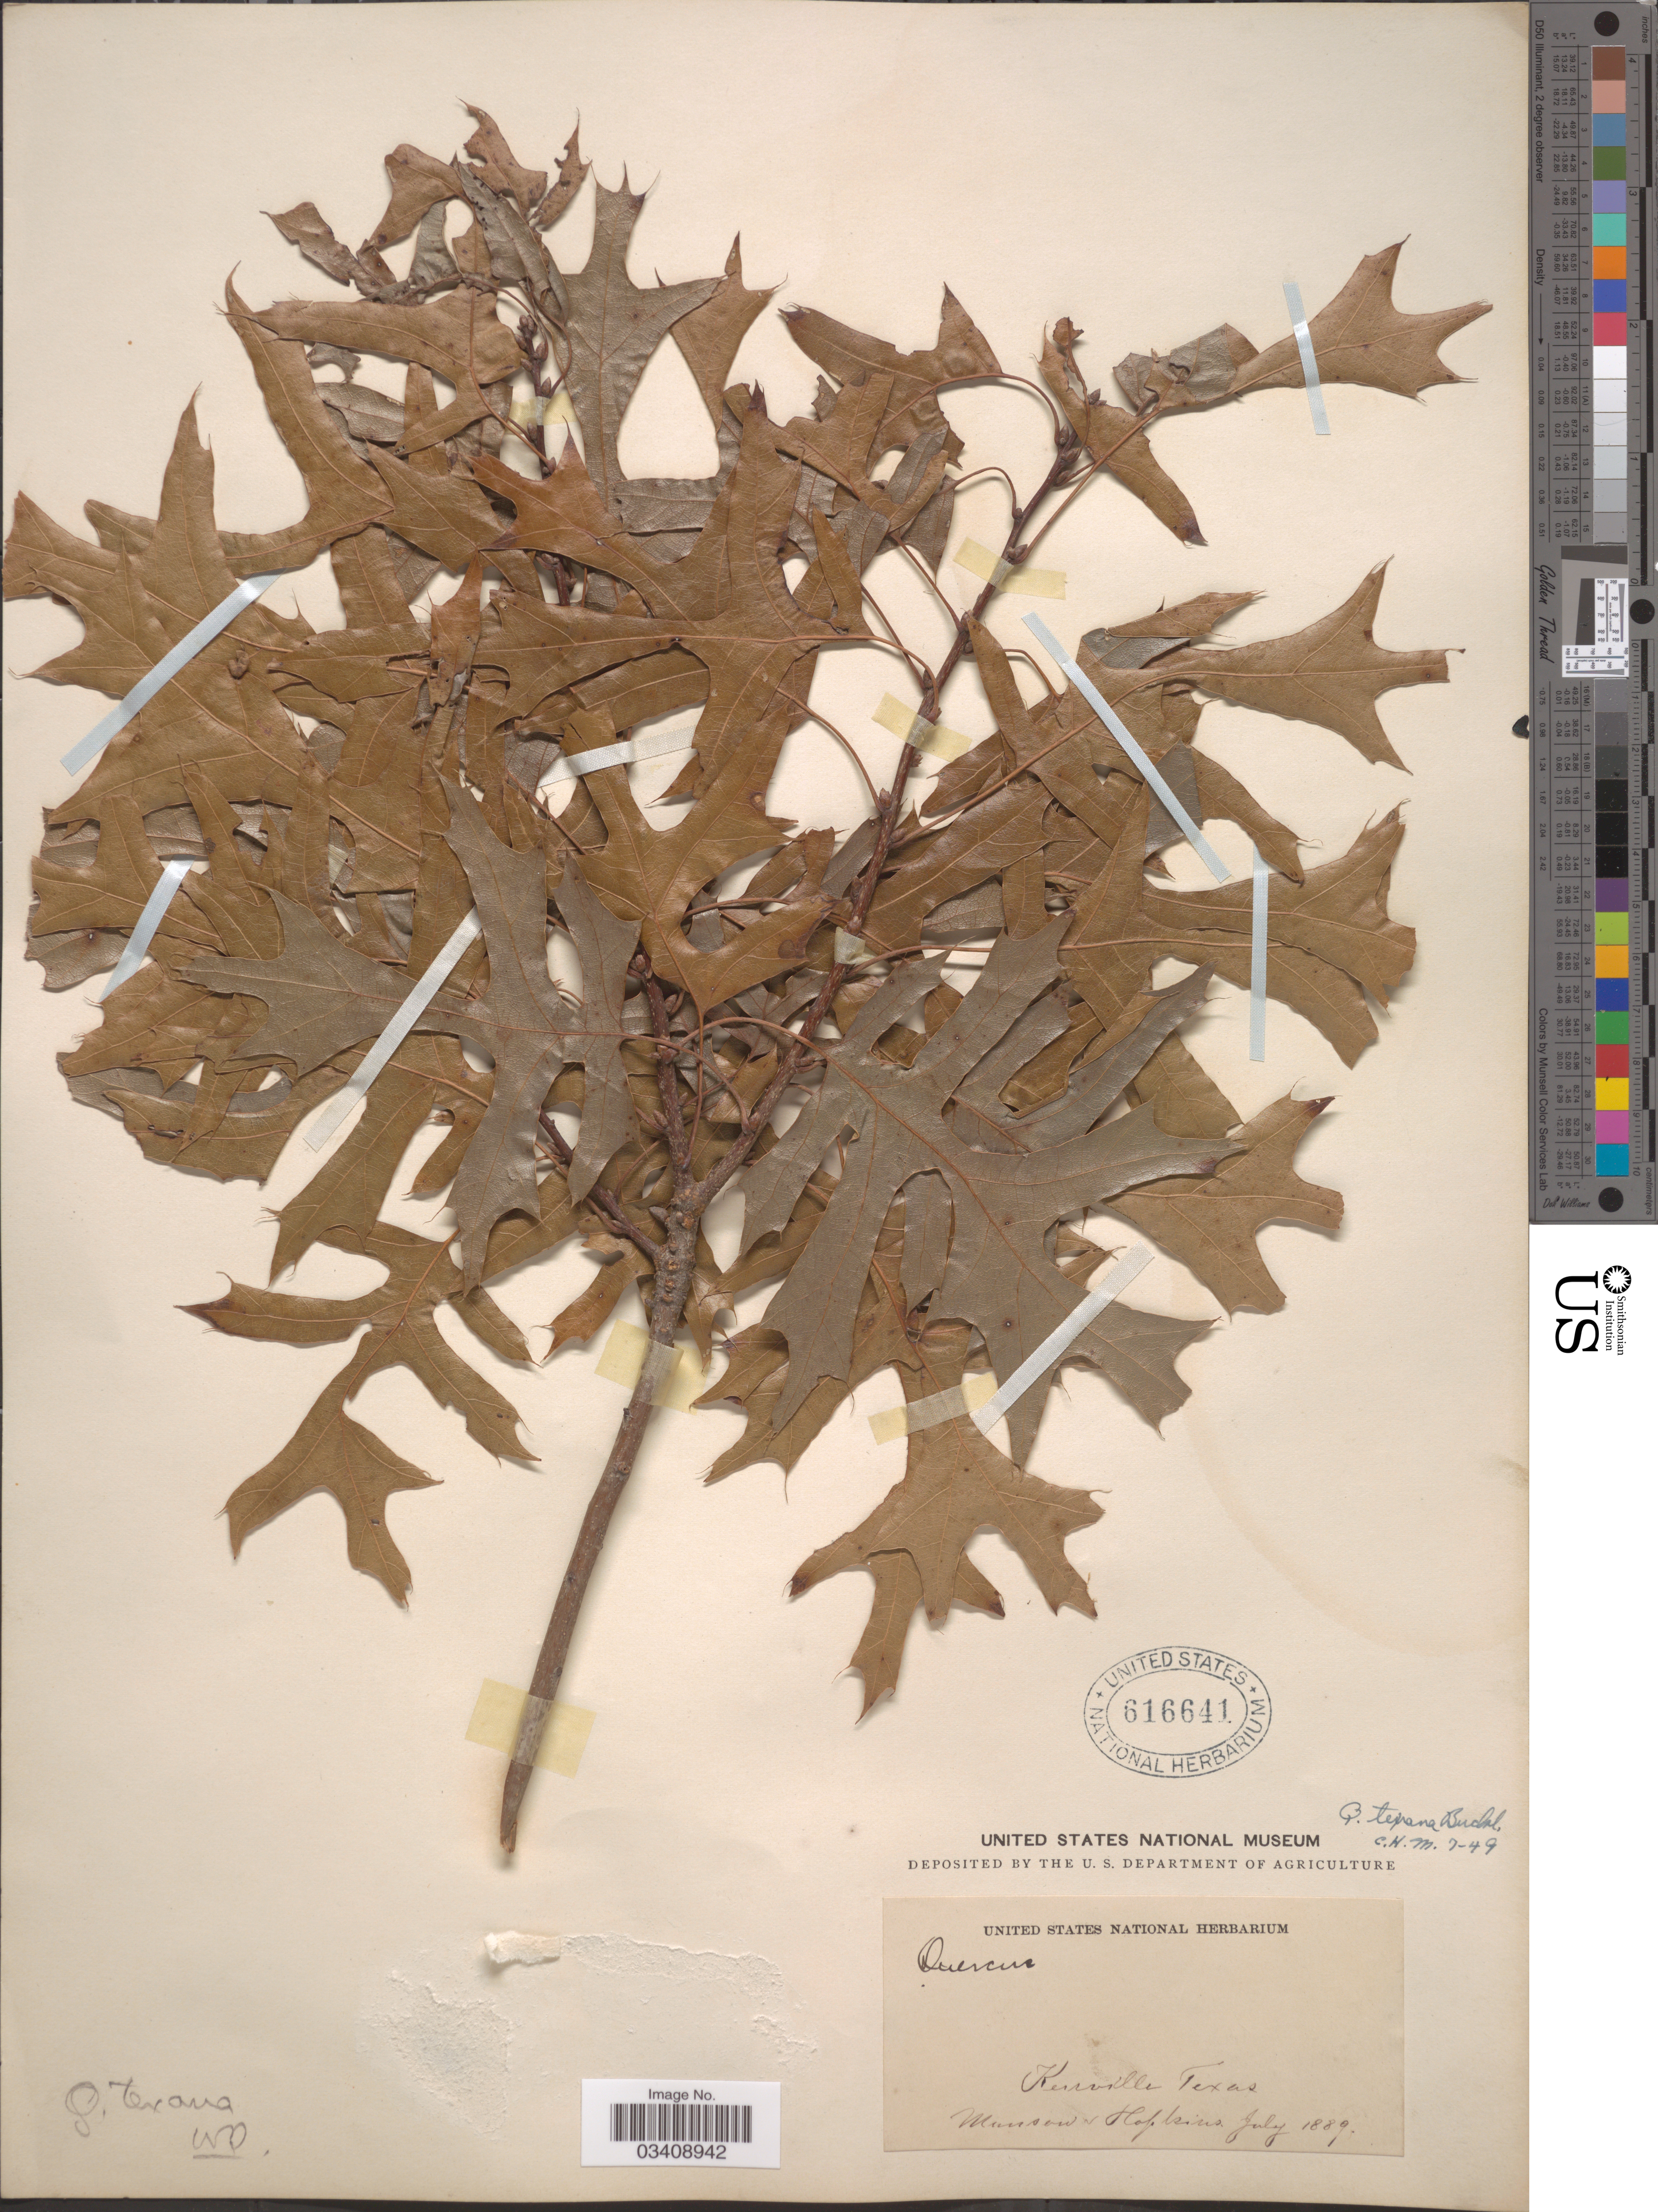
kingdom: Plantae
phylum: Tracheophyta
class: Magnoliopsida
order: Fagales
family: Fagaceae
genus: Quercus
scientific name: Quercus texana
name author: Buckley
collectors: -. Munson & -. Hopkins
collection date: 1889-07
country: United States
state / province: Texas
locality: Kerrville.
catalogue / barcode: US 616641